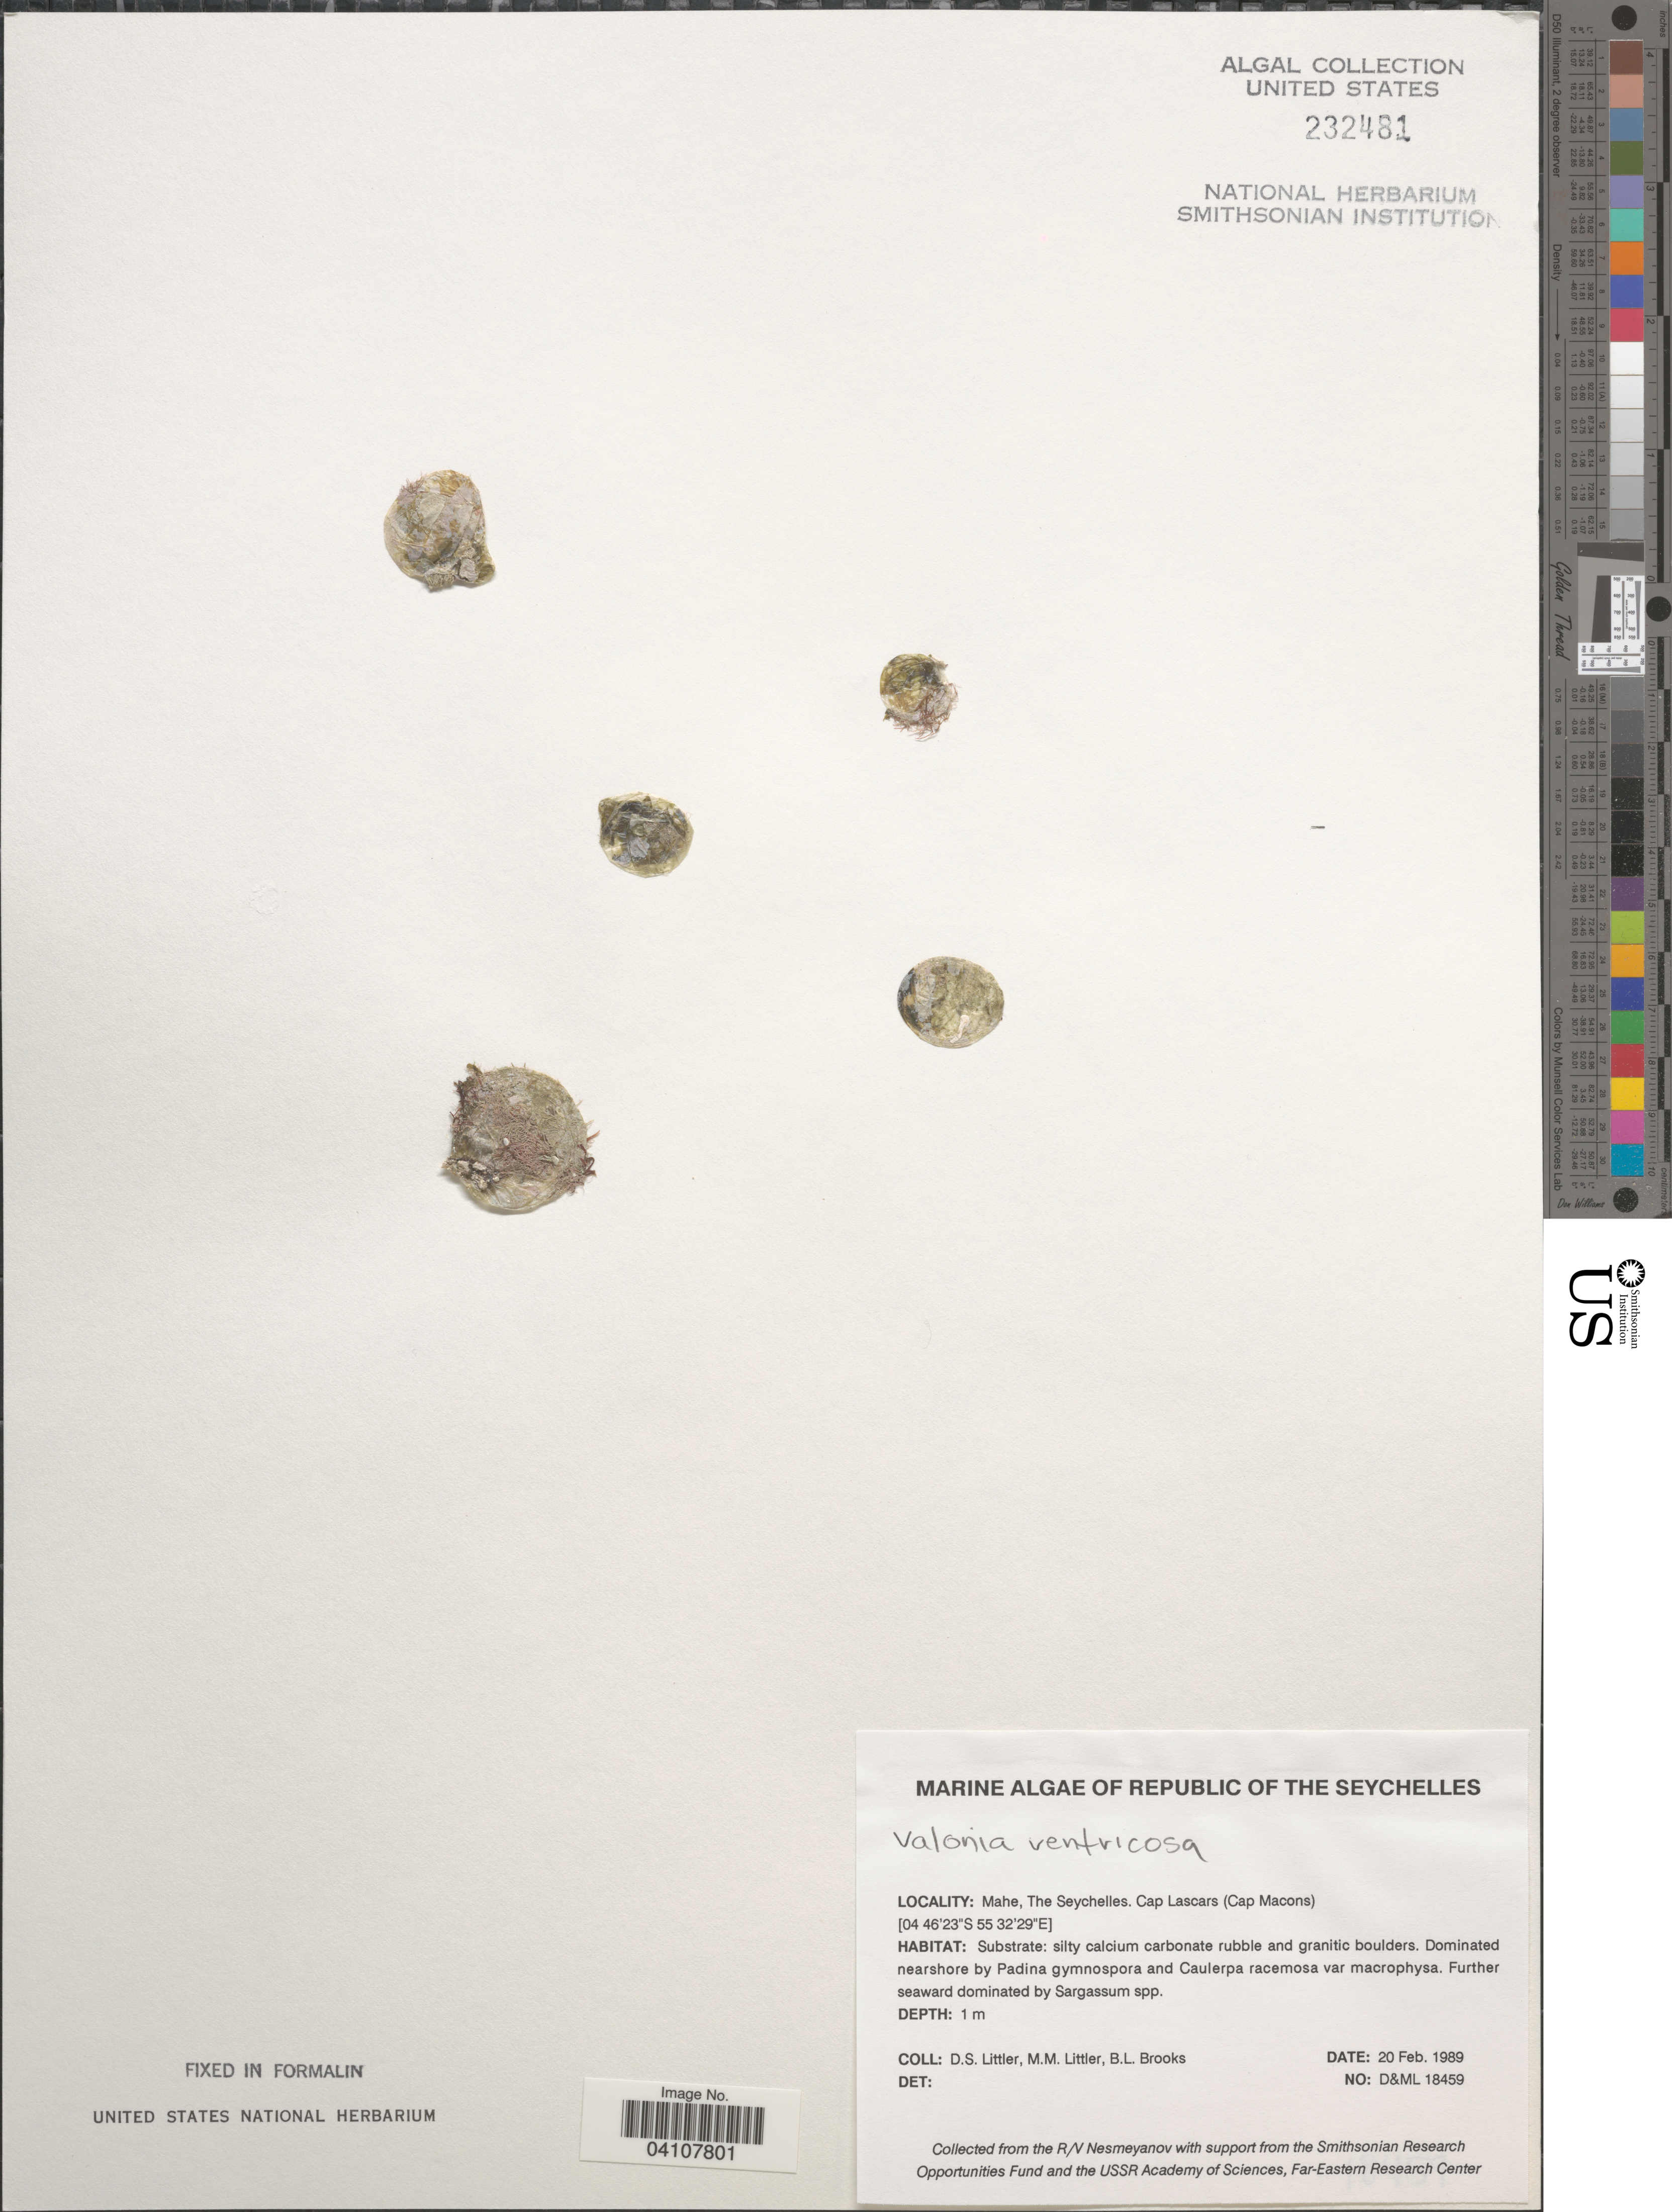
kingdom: Plantae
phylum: Chlorophyta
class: Ulvophyceae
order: Siphonocladales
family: Valoniaceae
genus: Valonia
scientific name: Valonia ventricosa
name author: J. Agardh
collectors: D. S. Littler & B. Brooks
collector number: D&ML18459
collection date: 1989-02-20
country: Seychelles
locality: Republic of the Seychelles. Mahe. Cap Lascars (Cap Macons).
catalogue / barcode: US 232481